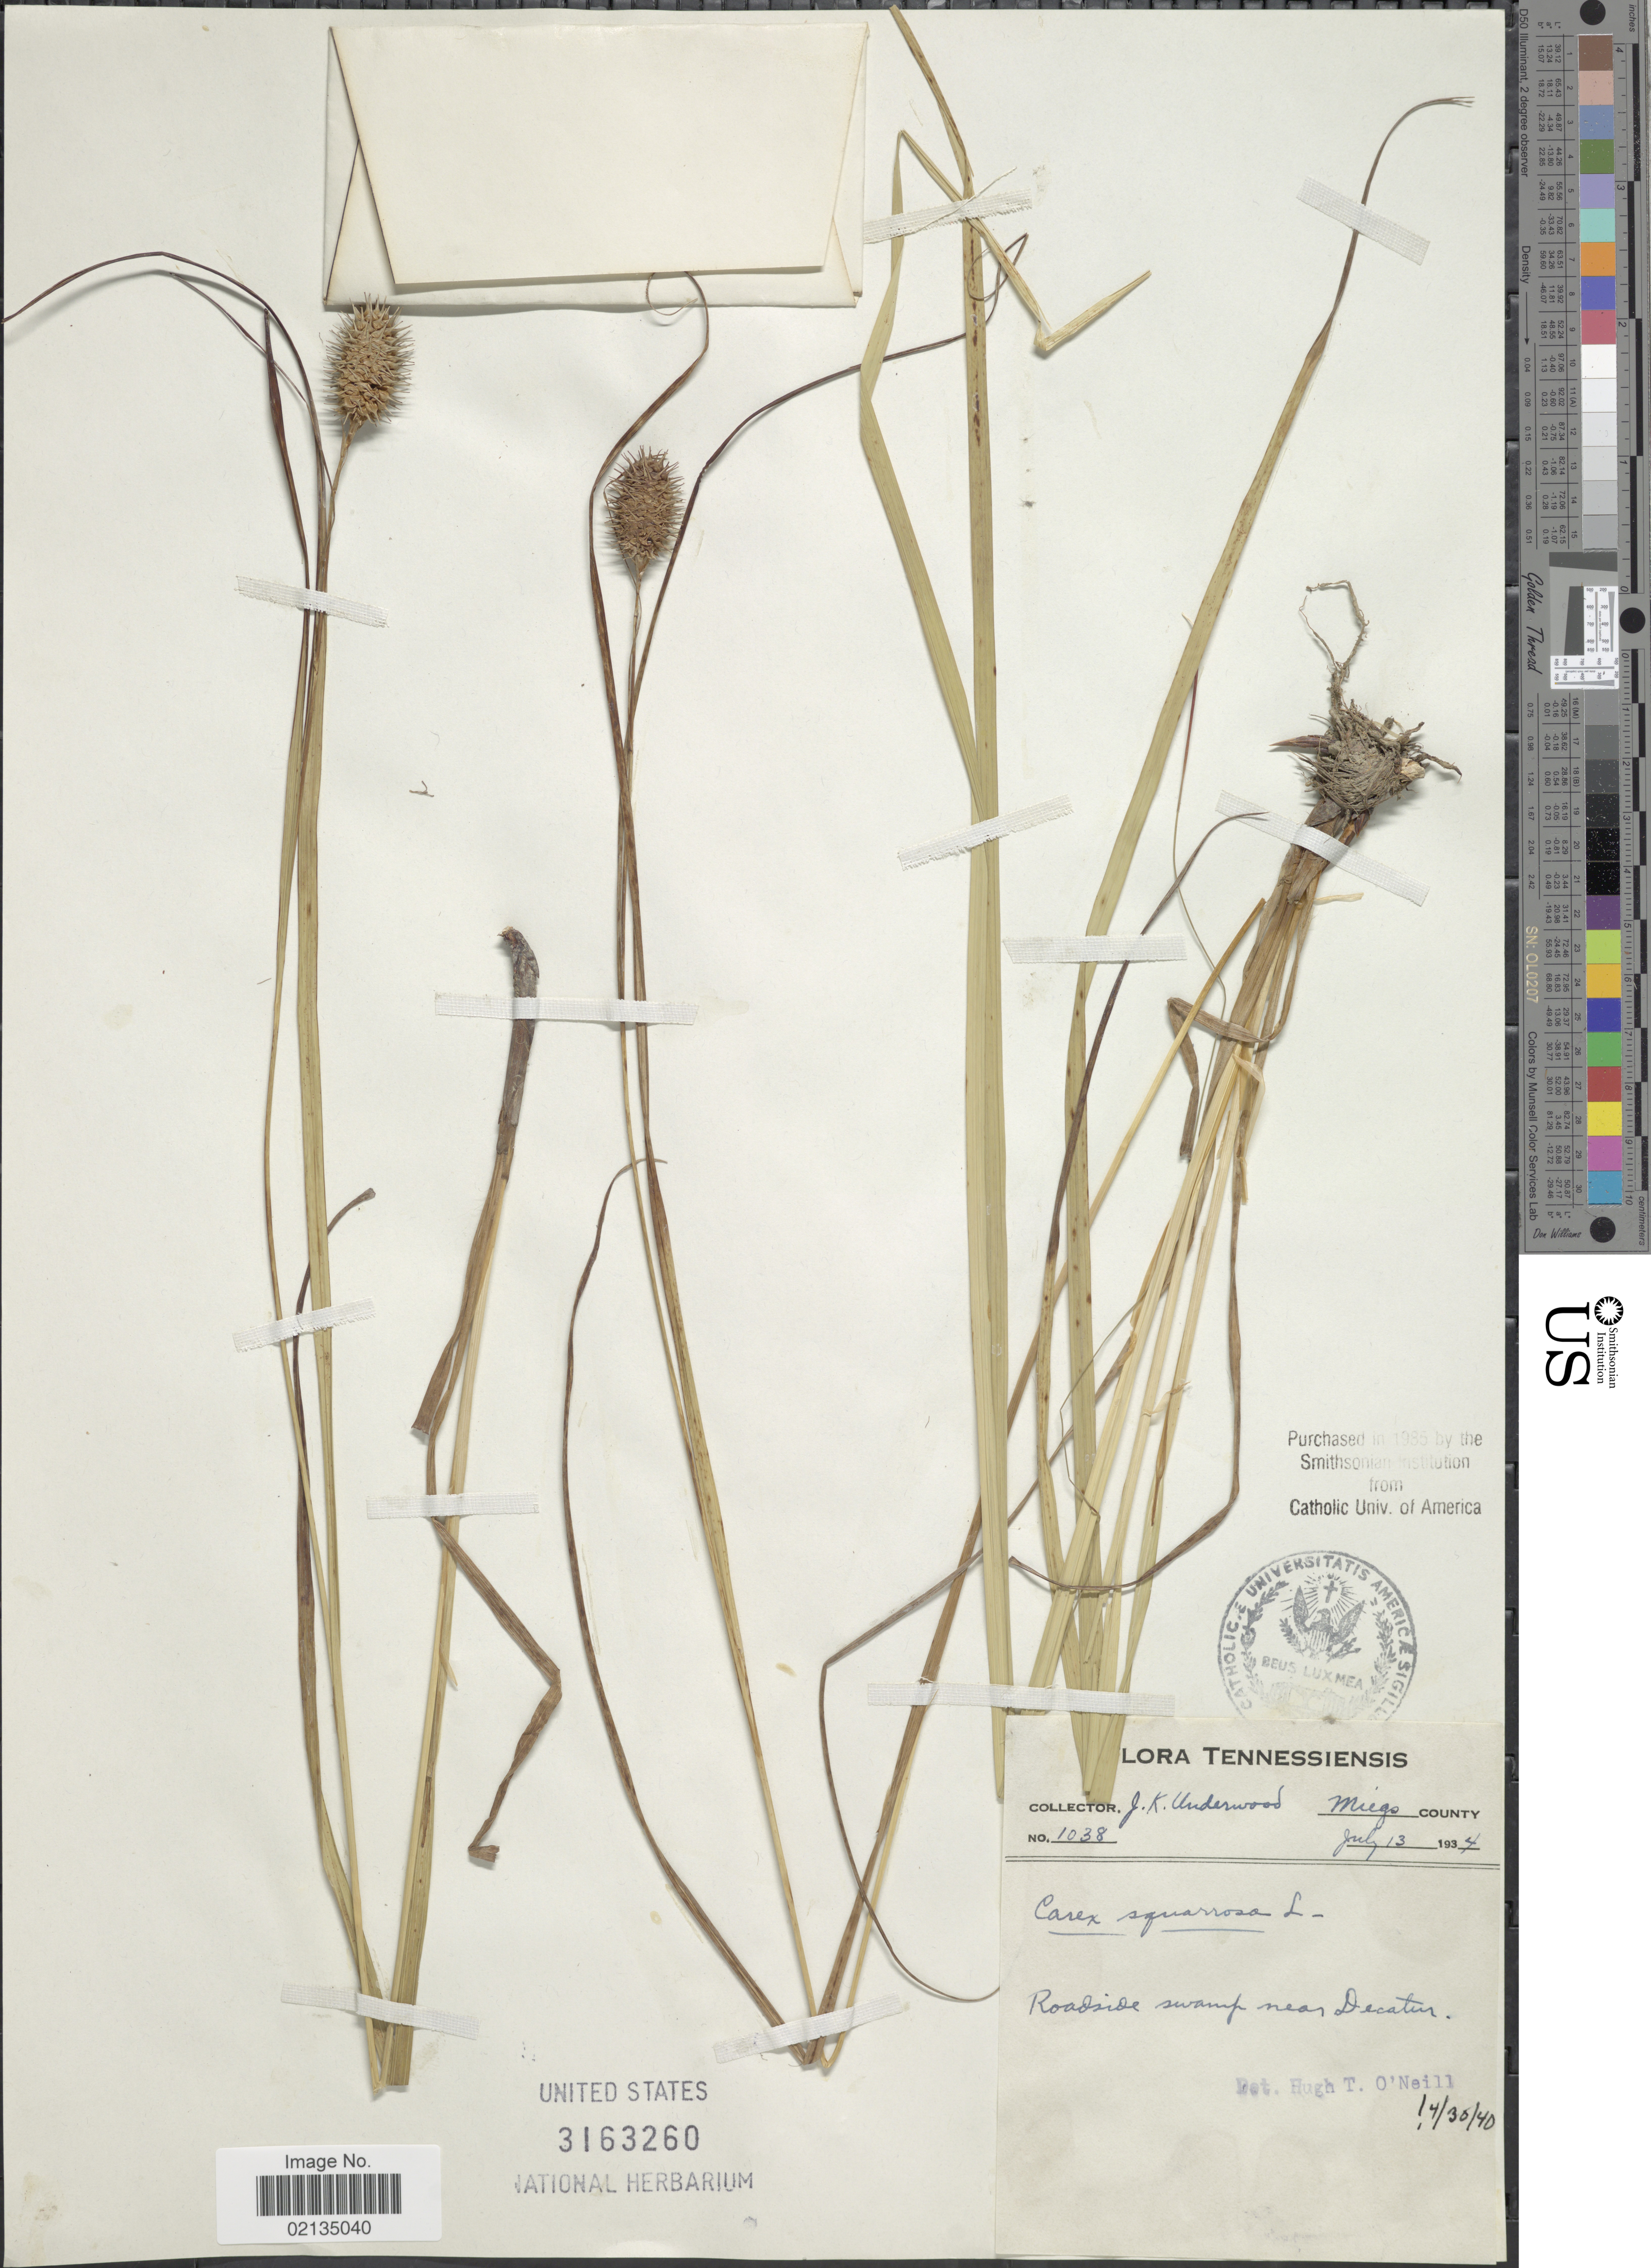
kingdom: Plantae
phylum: Tracheophyta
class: Liliopsida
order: Poales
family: Cyperaceae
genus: Carex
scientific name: Carex squarrosa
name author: L.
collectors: J. K. Underwood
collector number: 1038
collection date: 1934-07-13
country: United States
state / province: Tennessee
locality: Roadside swamp near Decatur.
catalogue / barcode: US 3163260